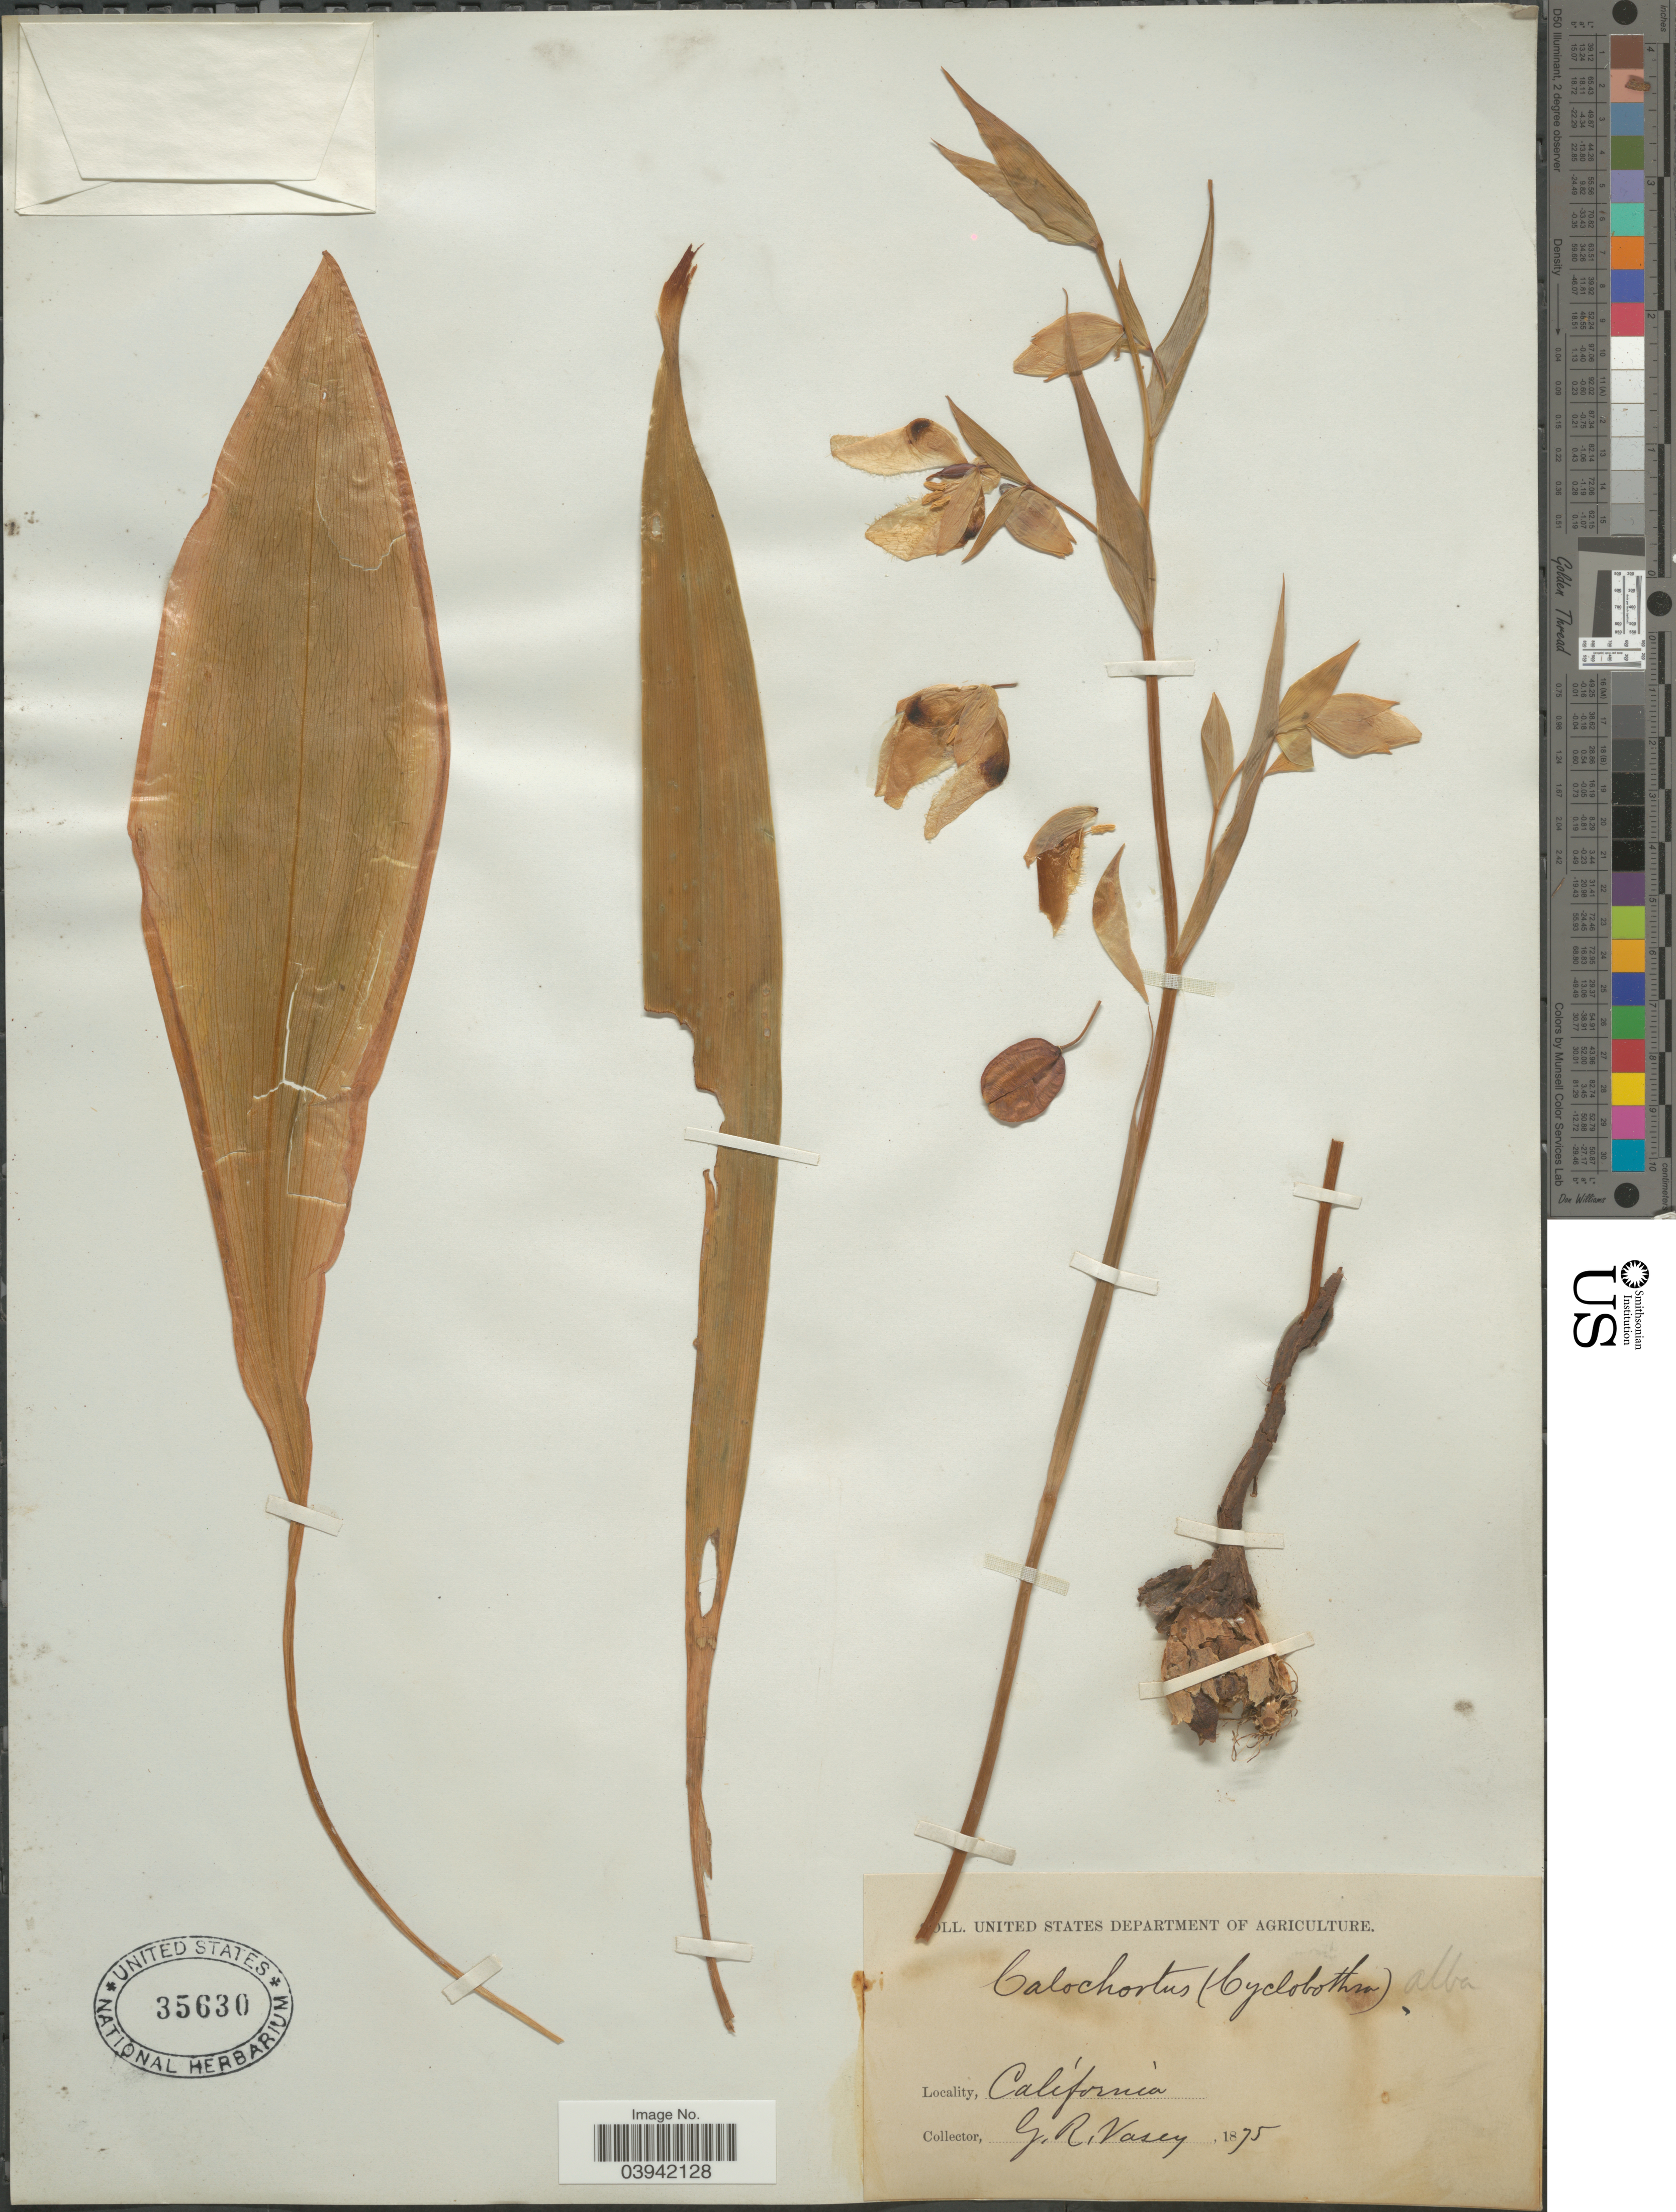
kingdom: Plantae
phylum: Tracheophyta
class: Liliopsida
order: Liliales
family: Liliaceae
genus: Calochortus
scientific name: Calochortus albus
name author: (Benth.) Douglas ex Benth.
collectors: G. R. Vasey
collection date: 1875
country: United States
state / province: California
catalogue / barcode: US 35630